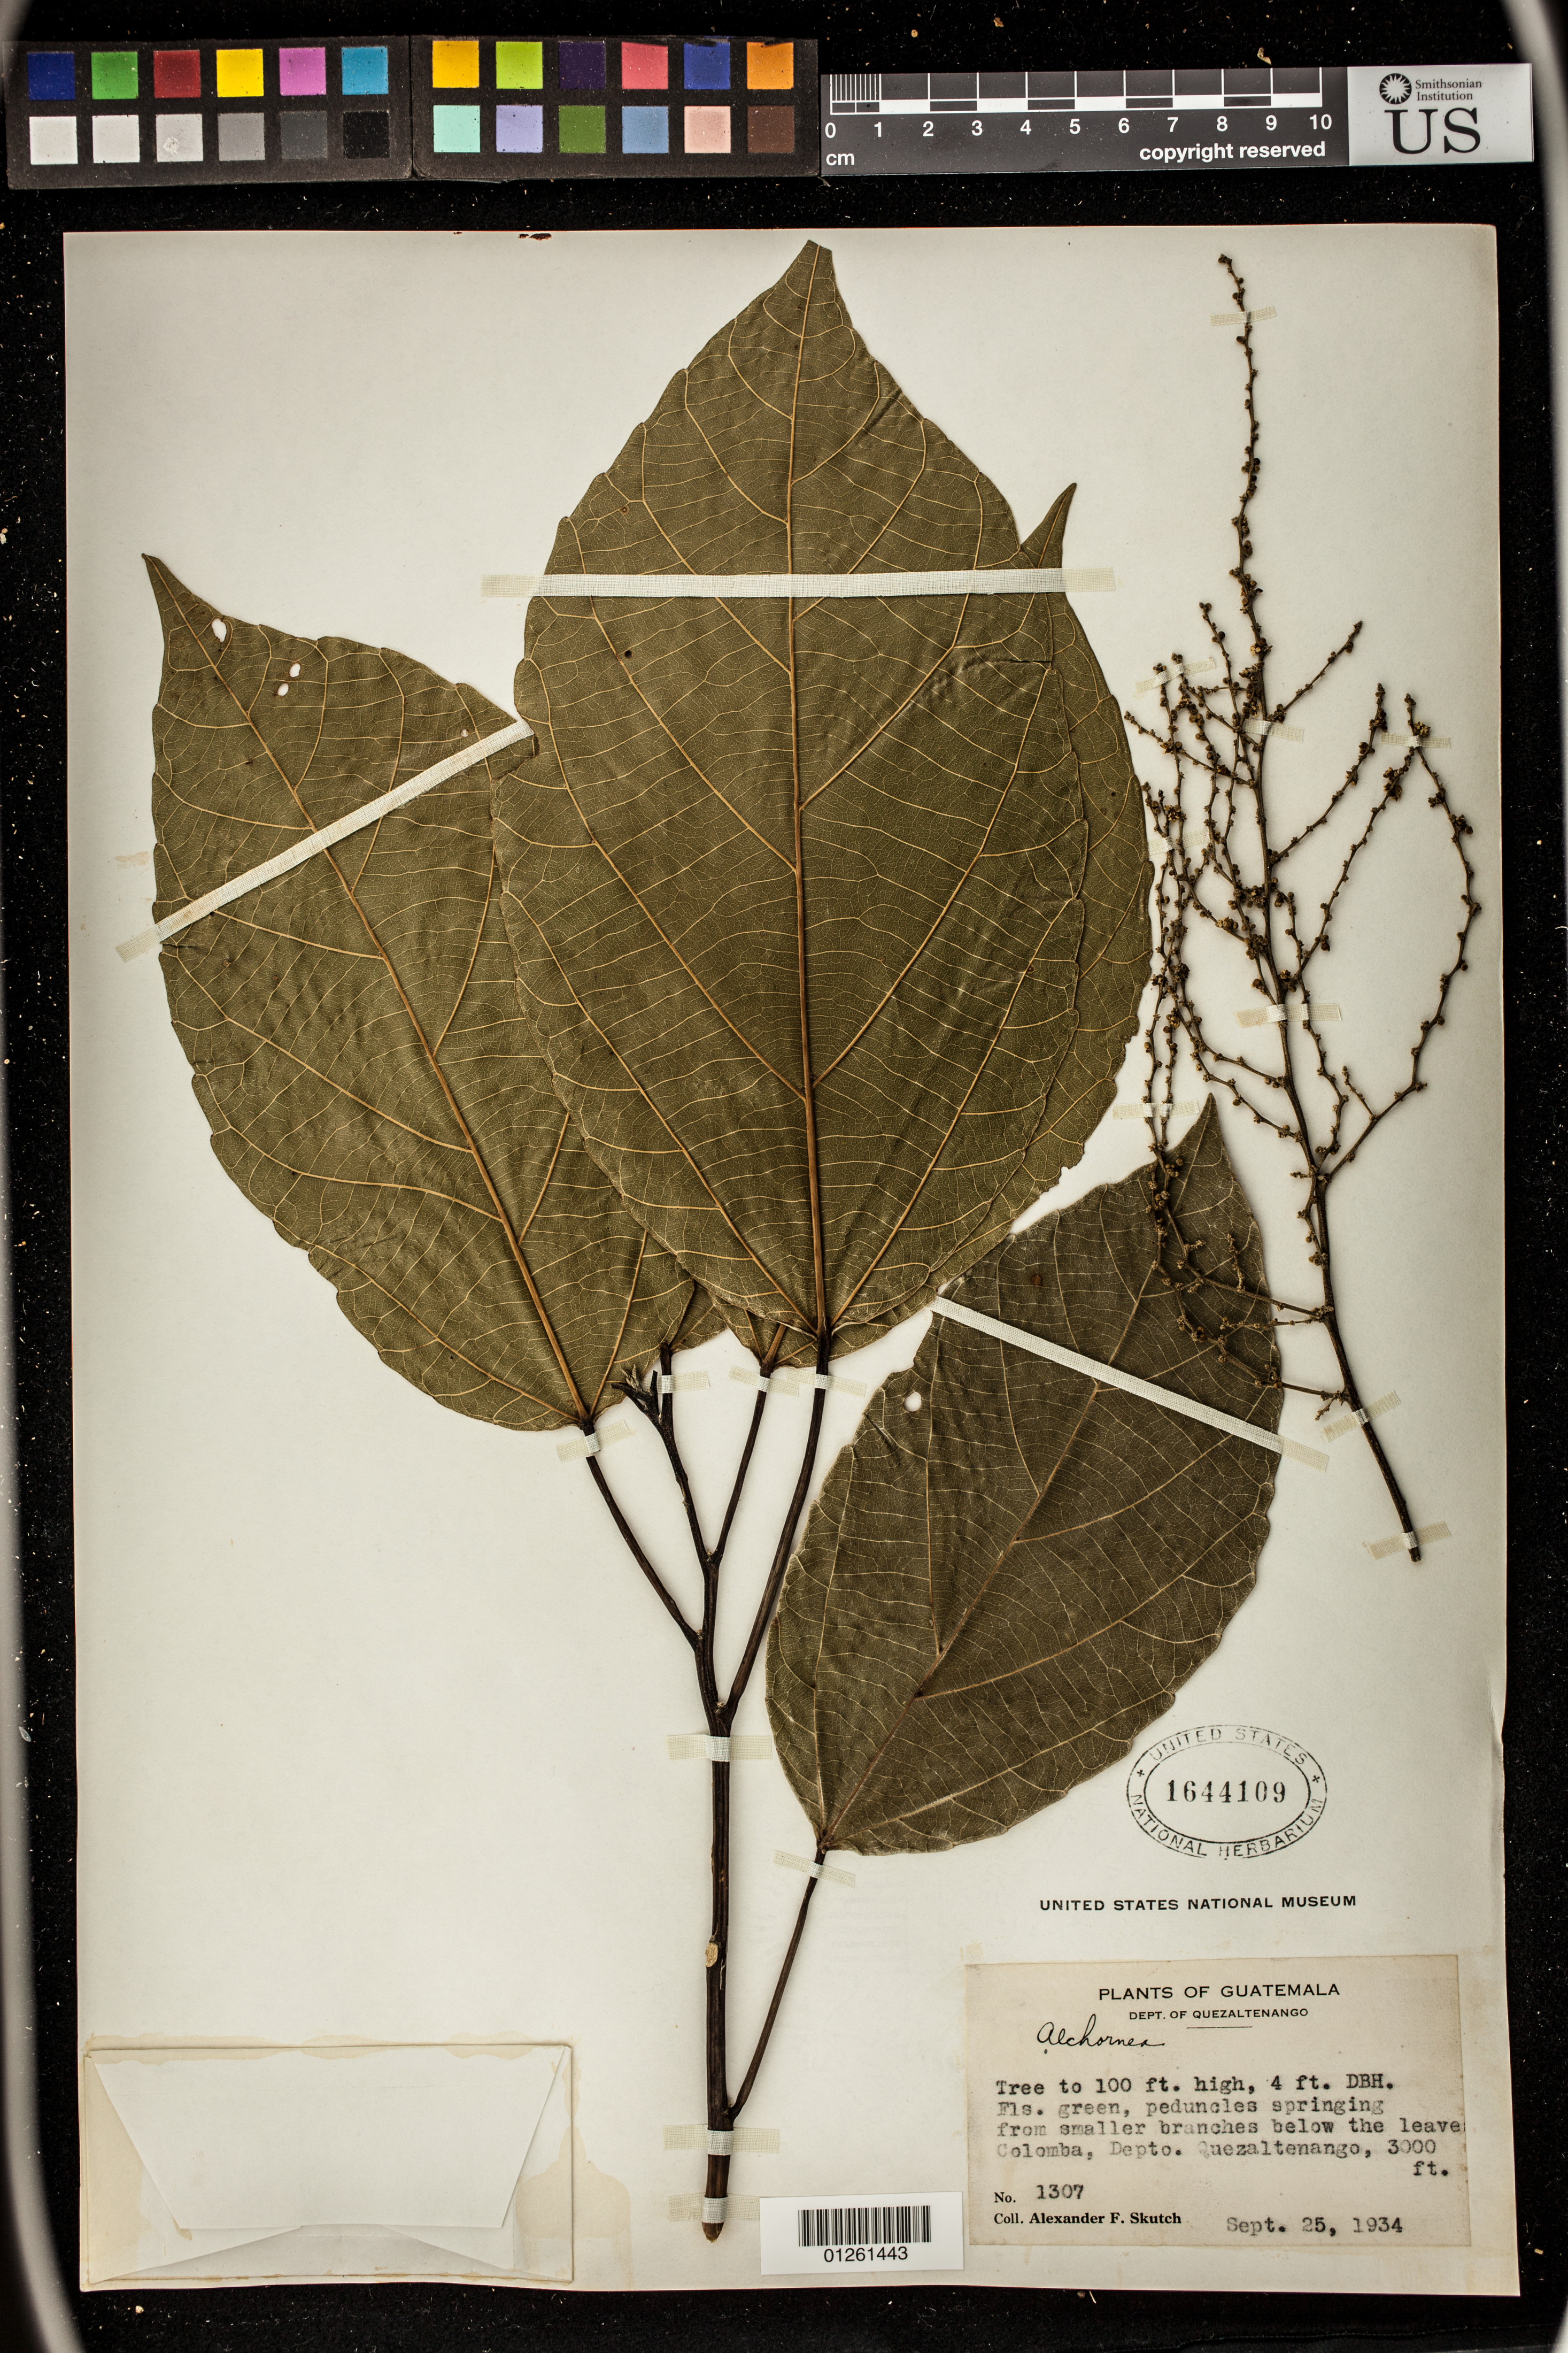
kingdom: Plantae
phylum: Tracheophyta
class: Magnoliopsida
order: Malpighiales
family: Euphorbiaceae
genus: Alchornea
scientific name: Alchornea latifolia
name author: Sw.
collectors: A. F. Skutch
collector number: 1307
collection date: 1934-09-25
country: Guatemala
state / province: Quetzaltenango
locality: Colomba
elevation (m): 914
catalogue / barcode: US 1644109